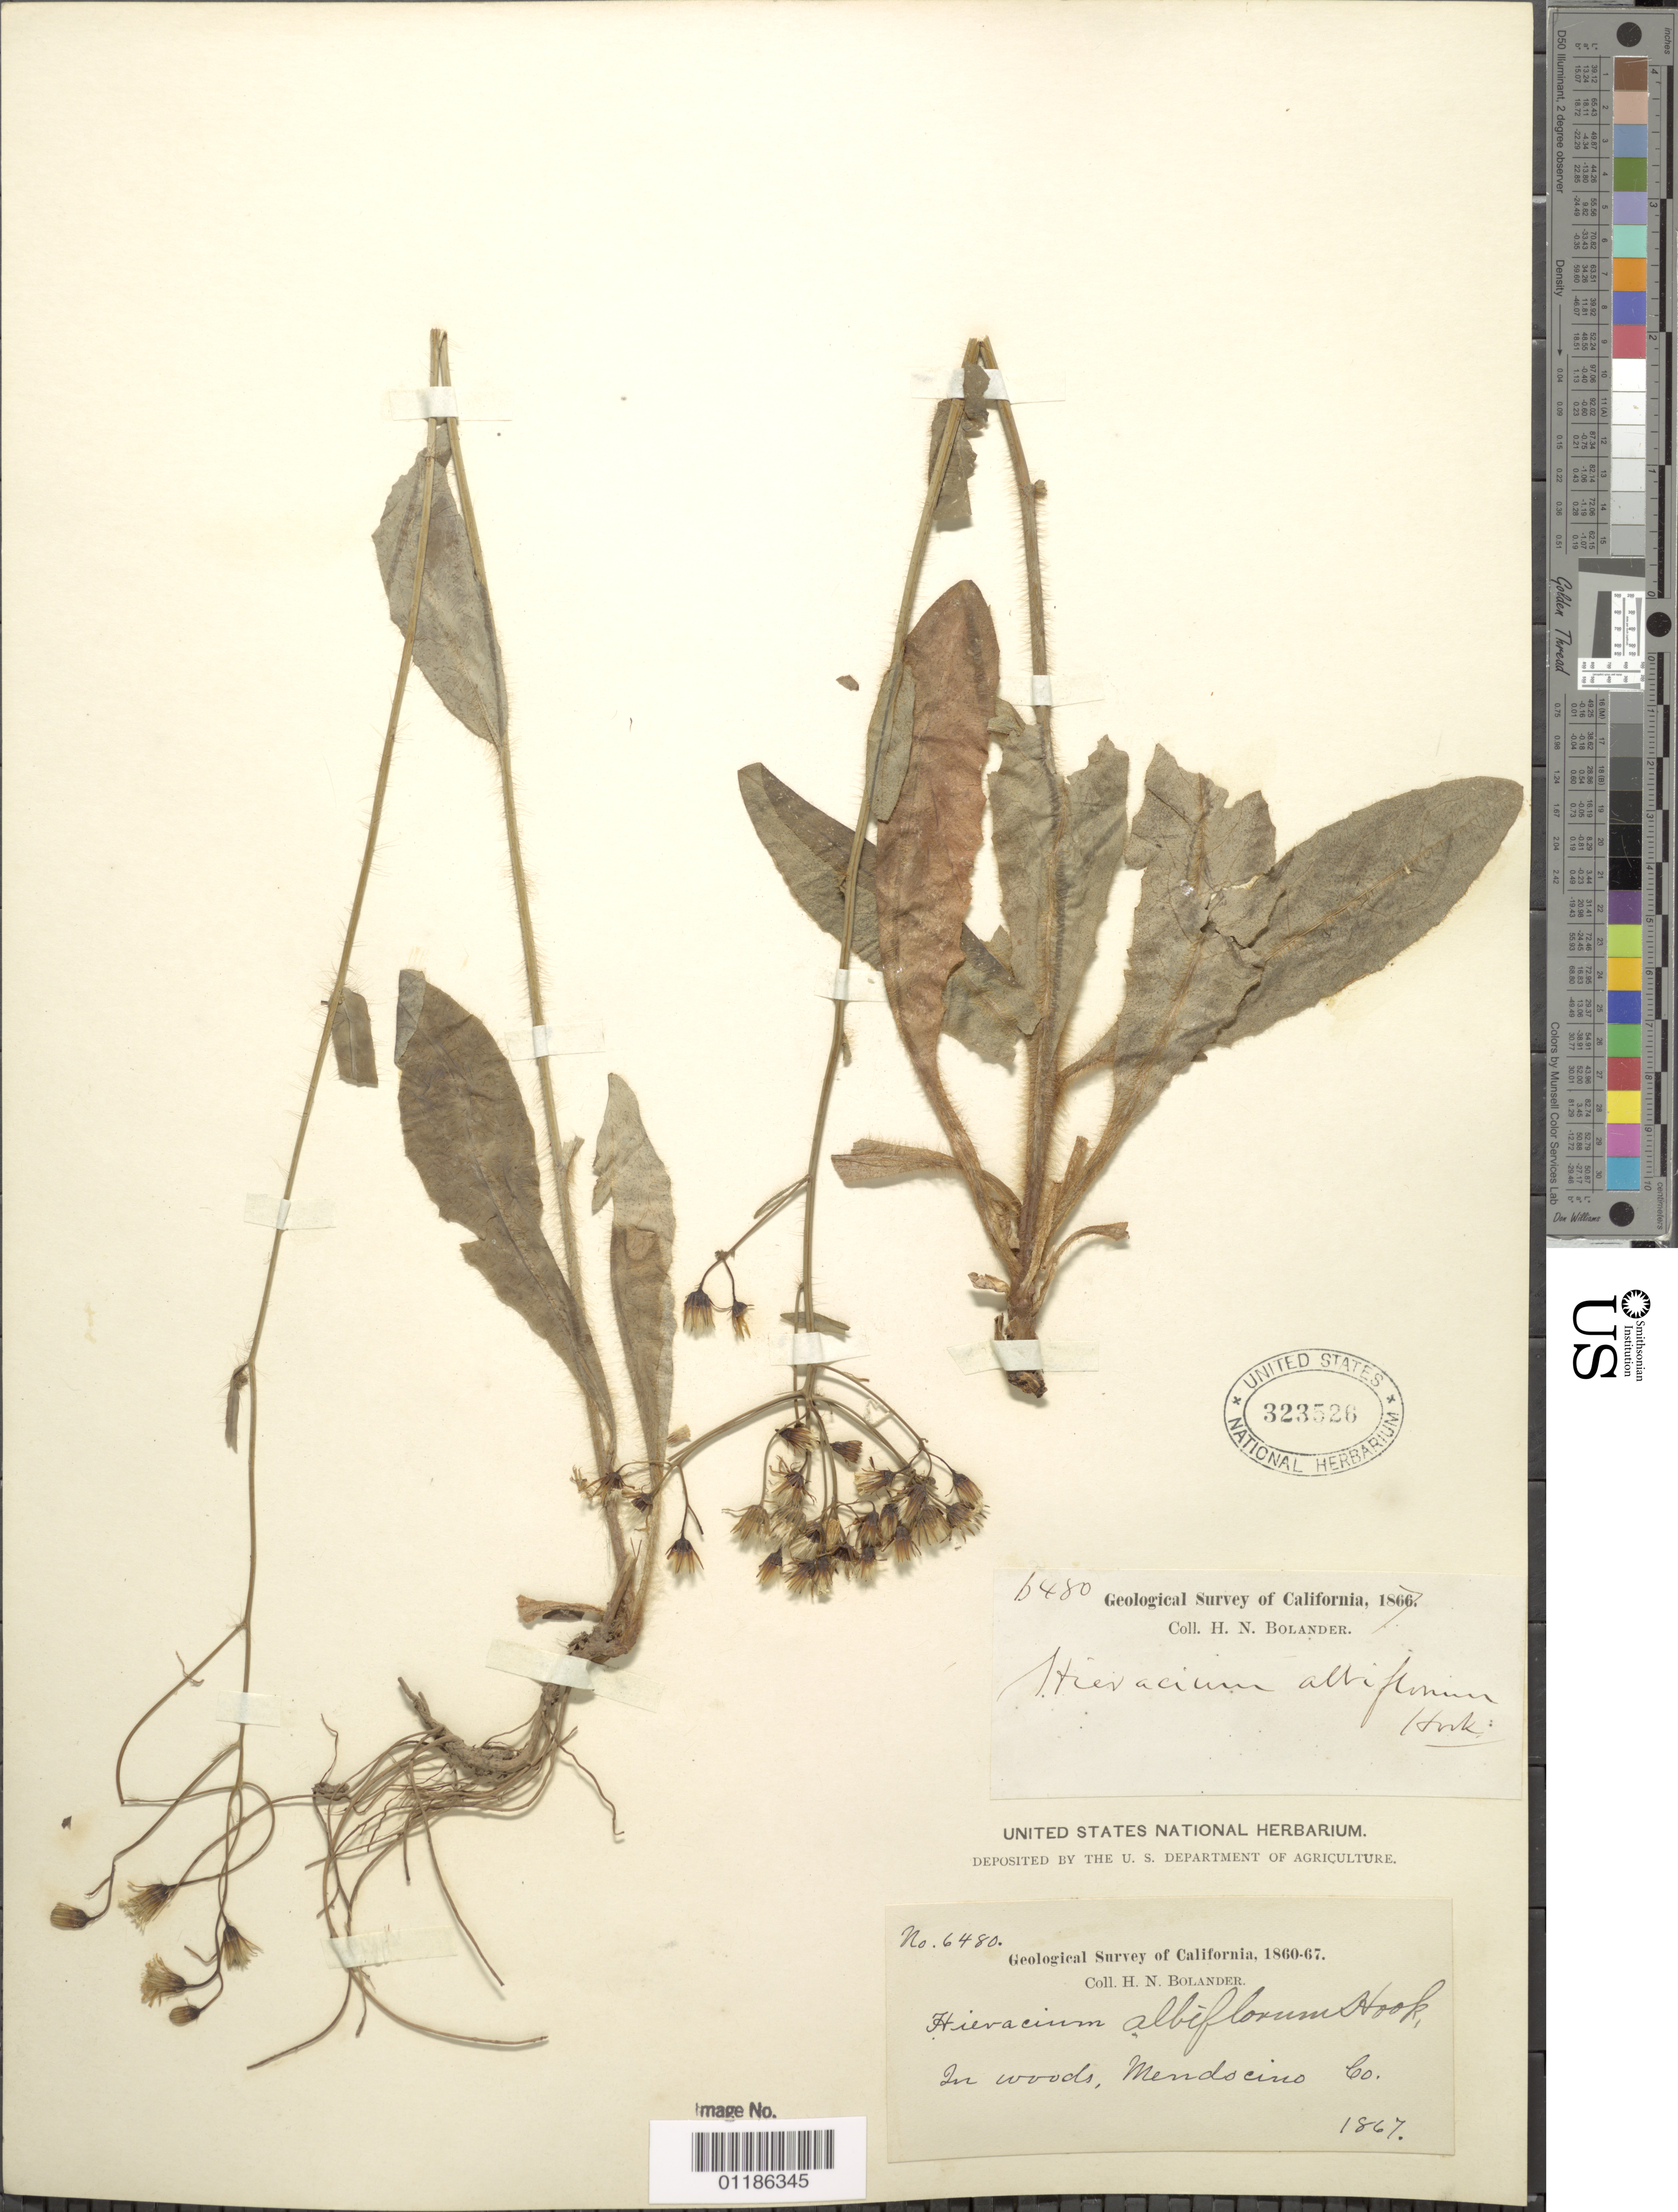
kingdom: Plantae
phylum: Tracheophyta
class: Magnoliopsida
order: Asterales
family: Asteraceae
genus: Hieracium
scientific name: Hieracium albiflorum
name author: Hook.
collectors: H. Bolander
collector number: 6480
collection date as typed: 1867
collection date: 1867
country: United States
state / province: California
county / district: Mendocino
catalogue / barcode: US 323526